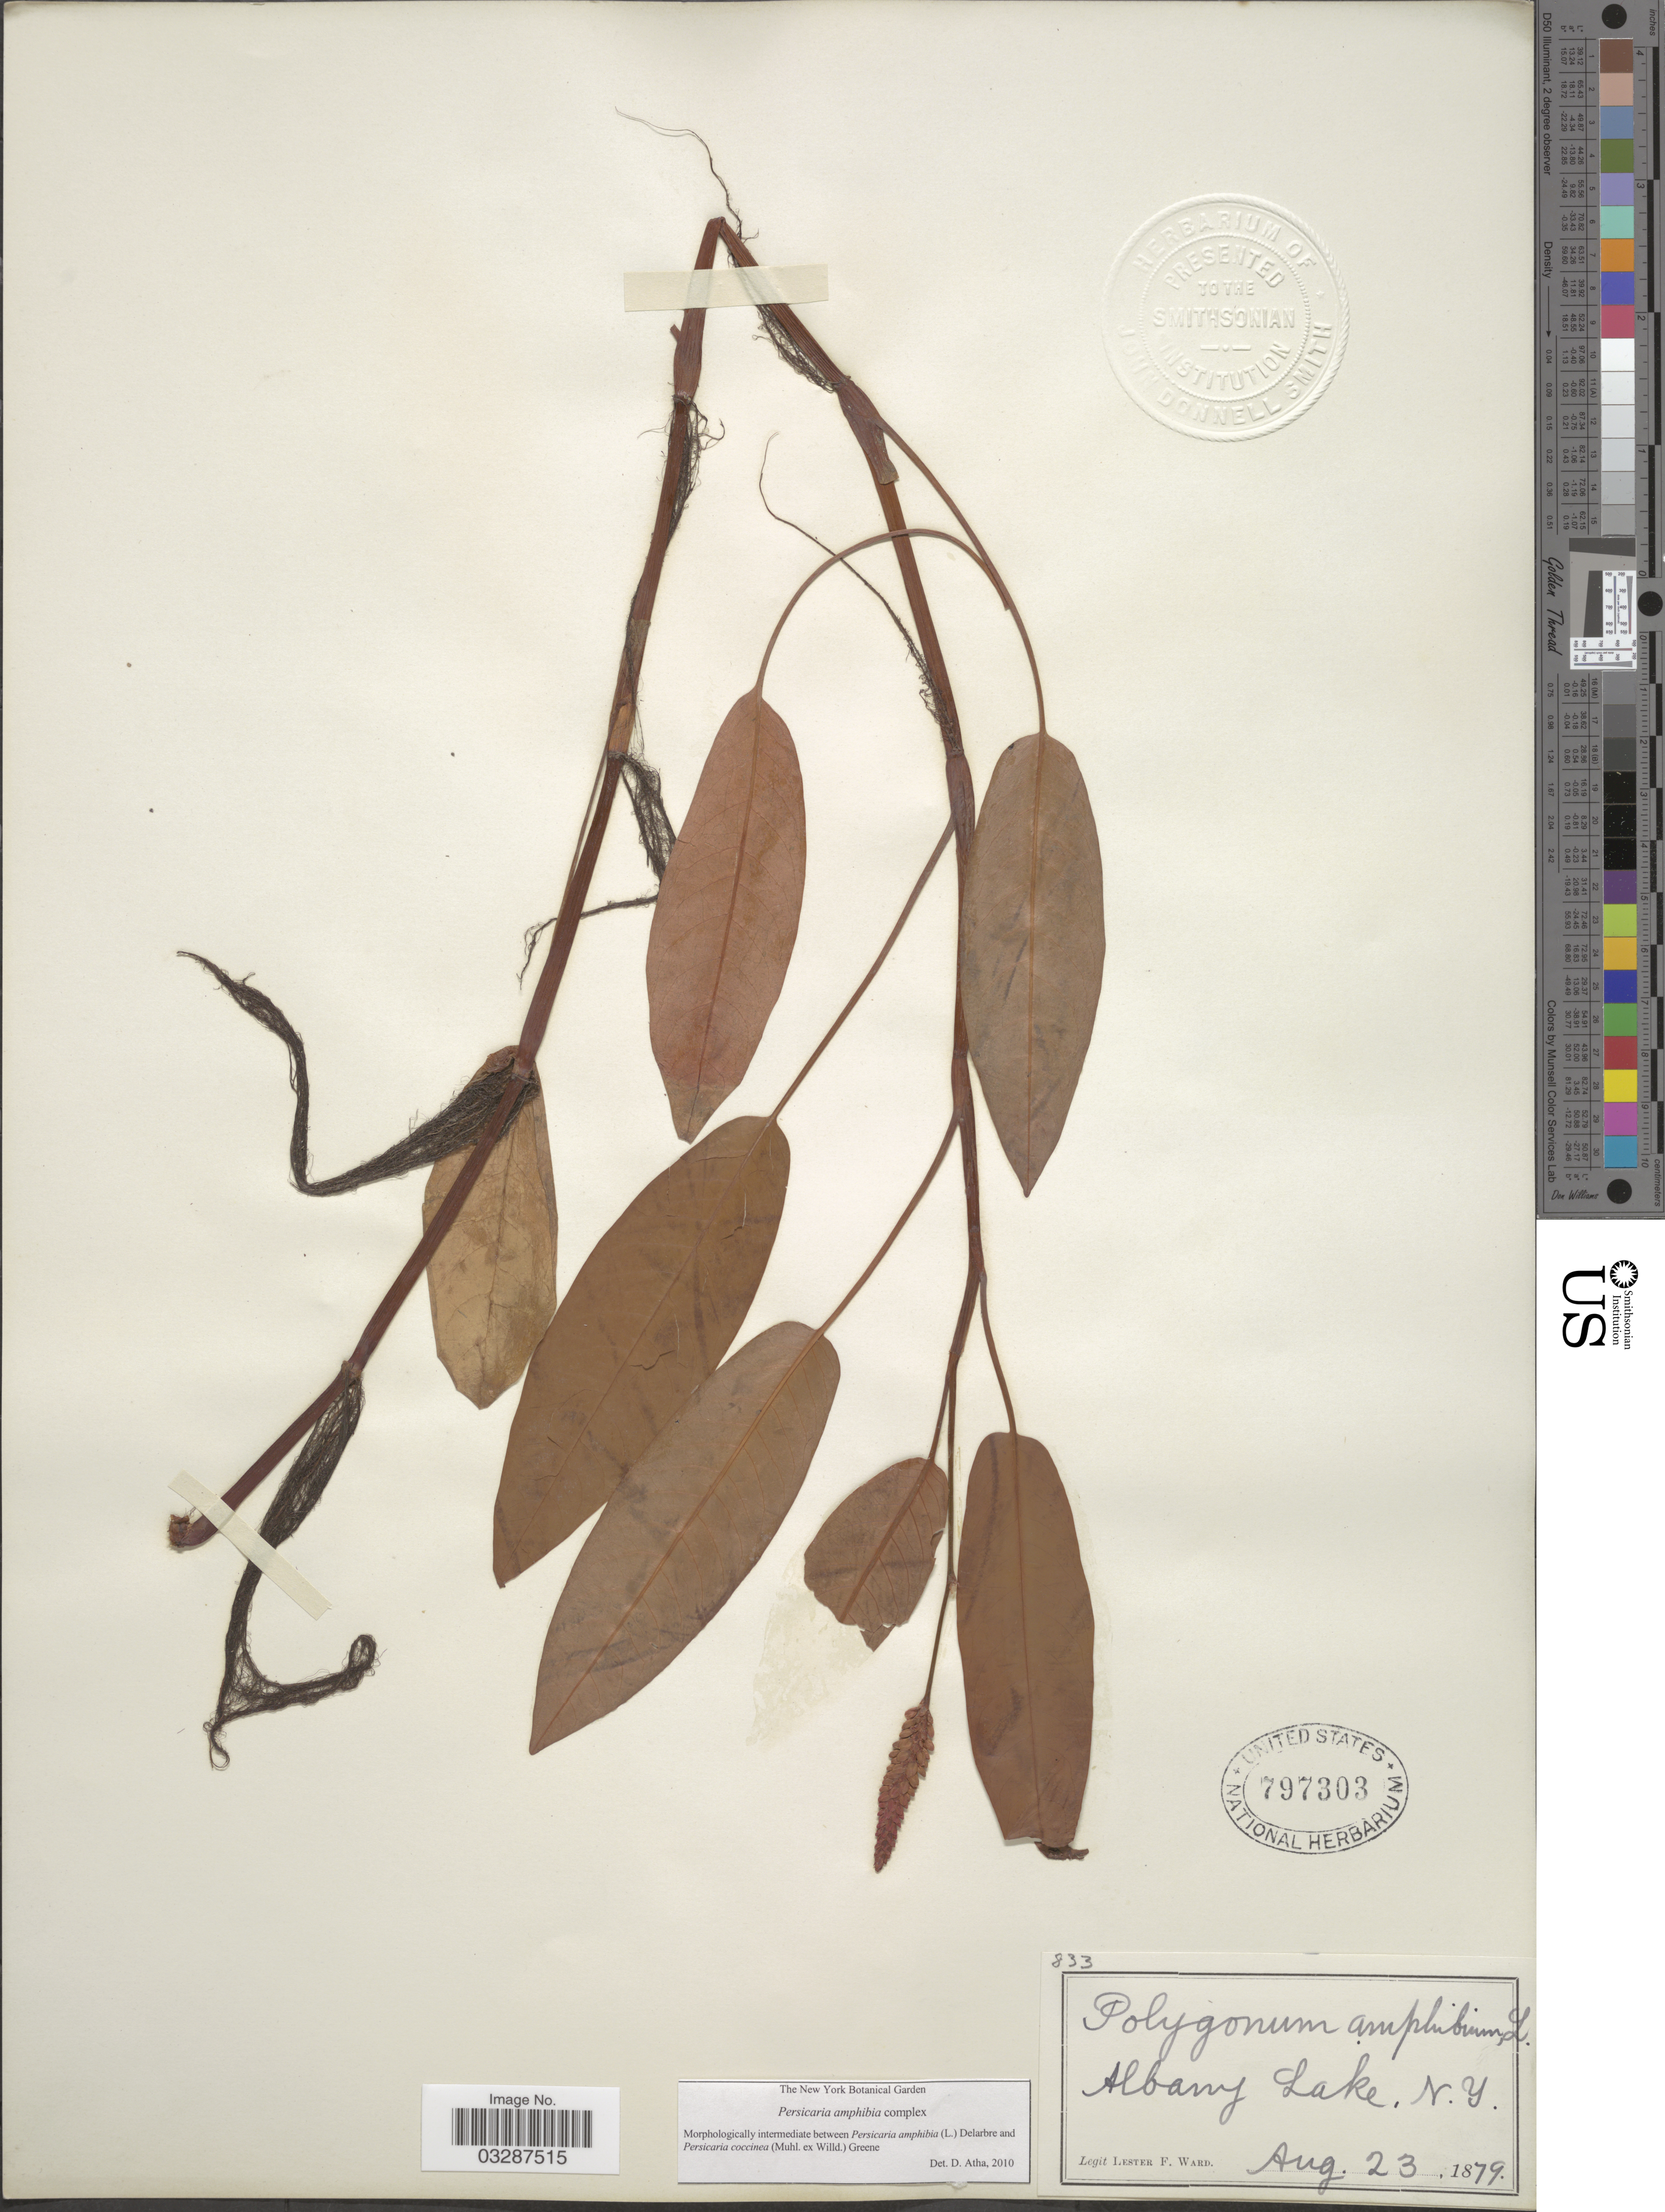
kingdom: Plantae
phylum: Tracheophyta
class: Magnoliopsida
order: Caryophyllales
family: Polygonaceae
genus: Persicaria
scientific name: Persicaria amphibia complex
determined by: Atha, D. E.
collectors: L. F. Ward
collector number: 83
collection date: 1879-08-23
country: United States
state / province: New York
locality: Albany Lake.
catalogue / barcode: US 797303